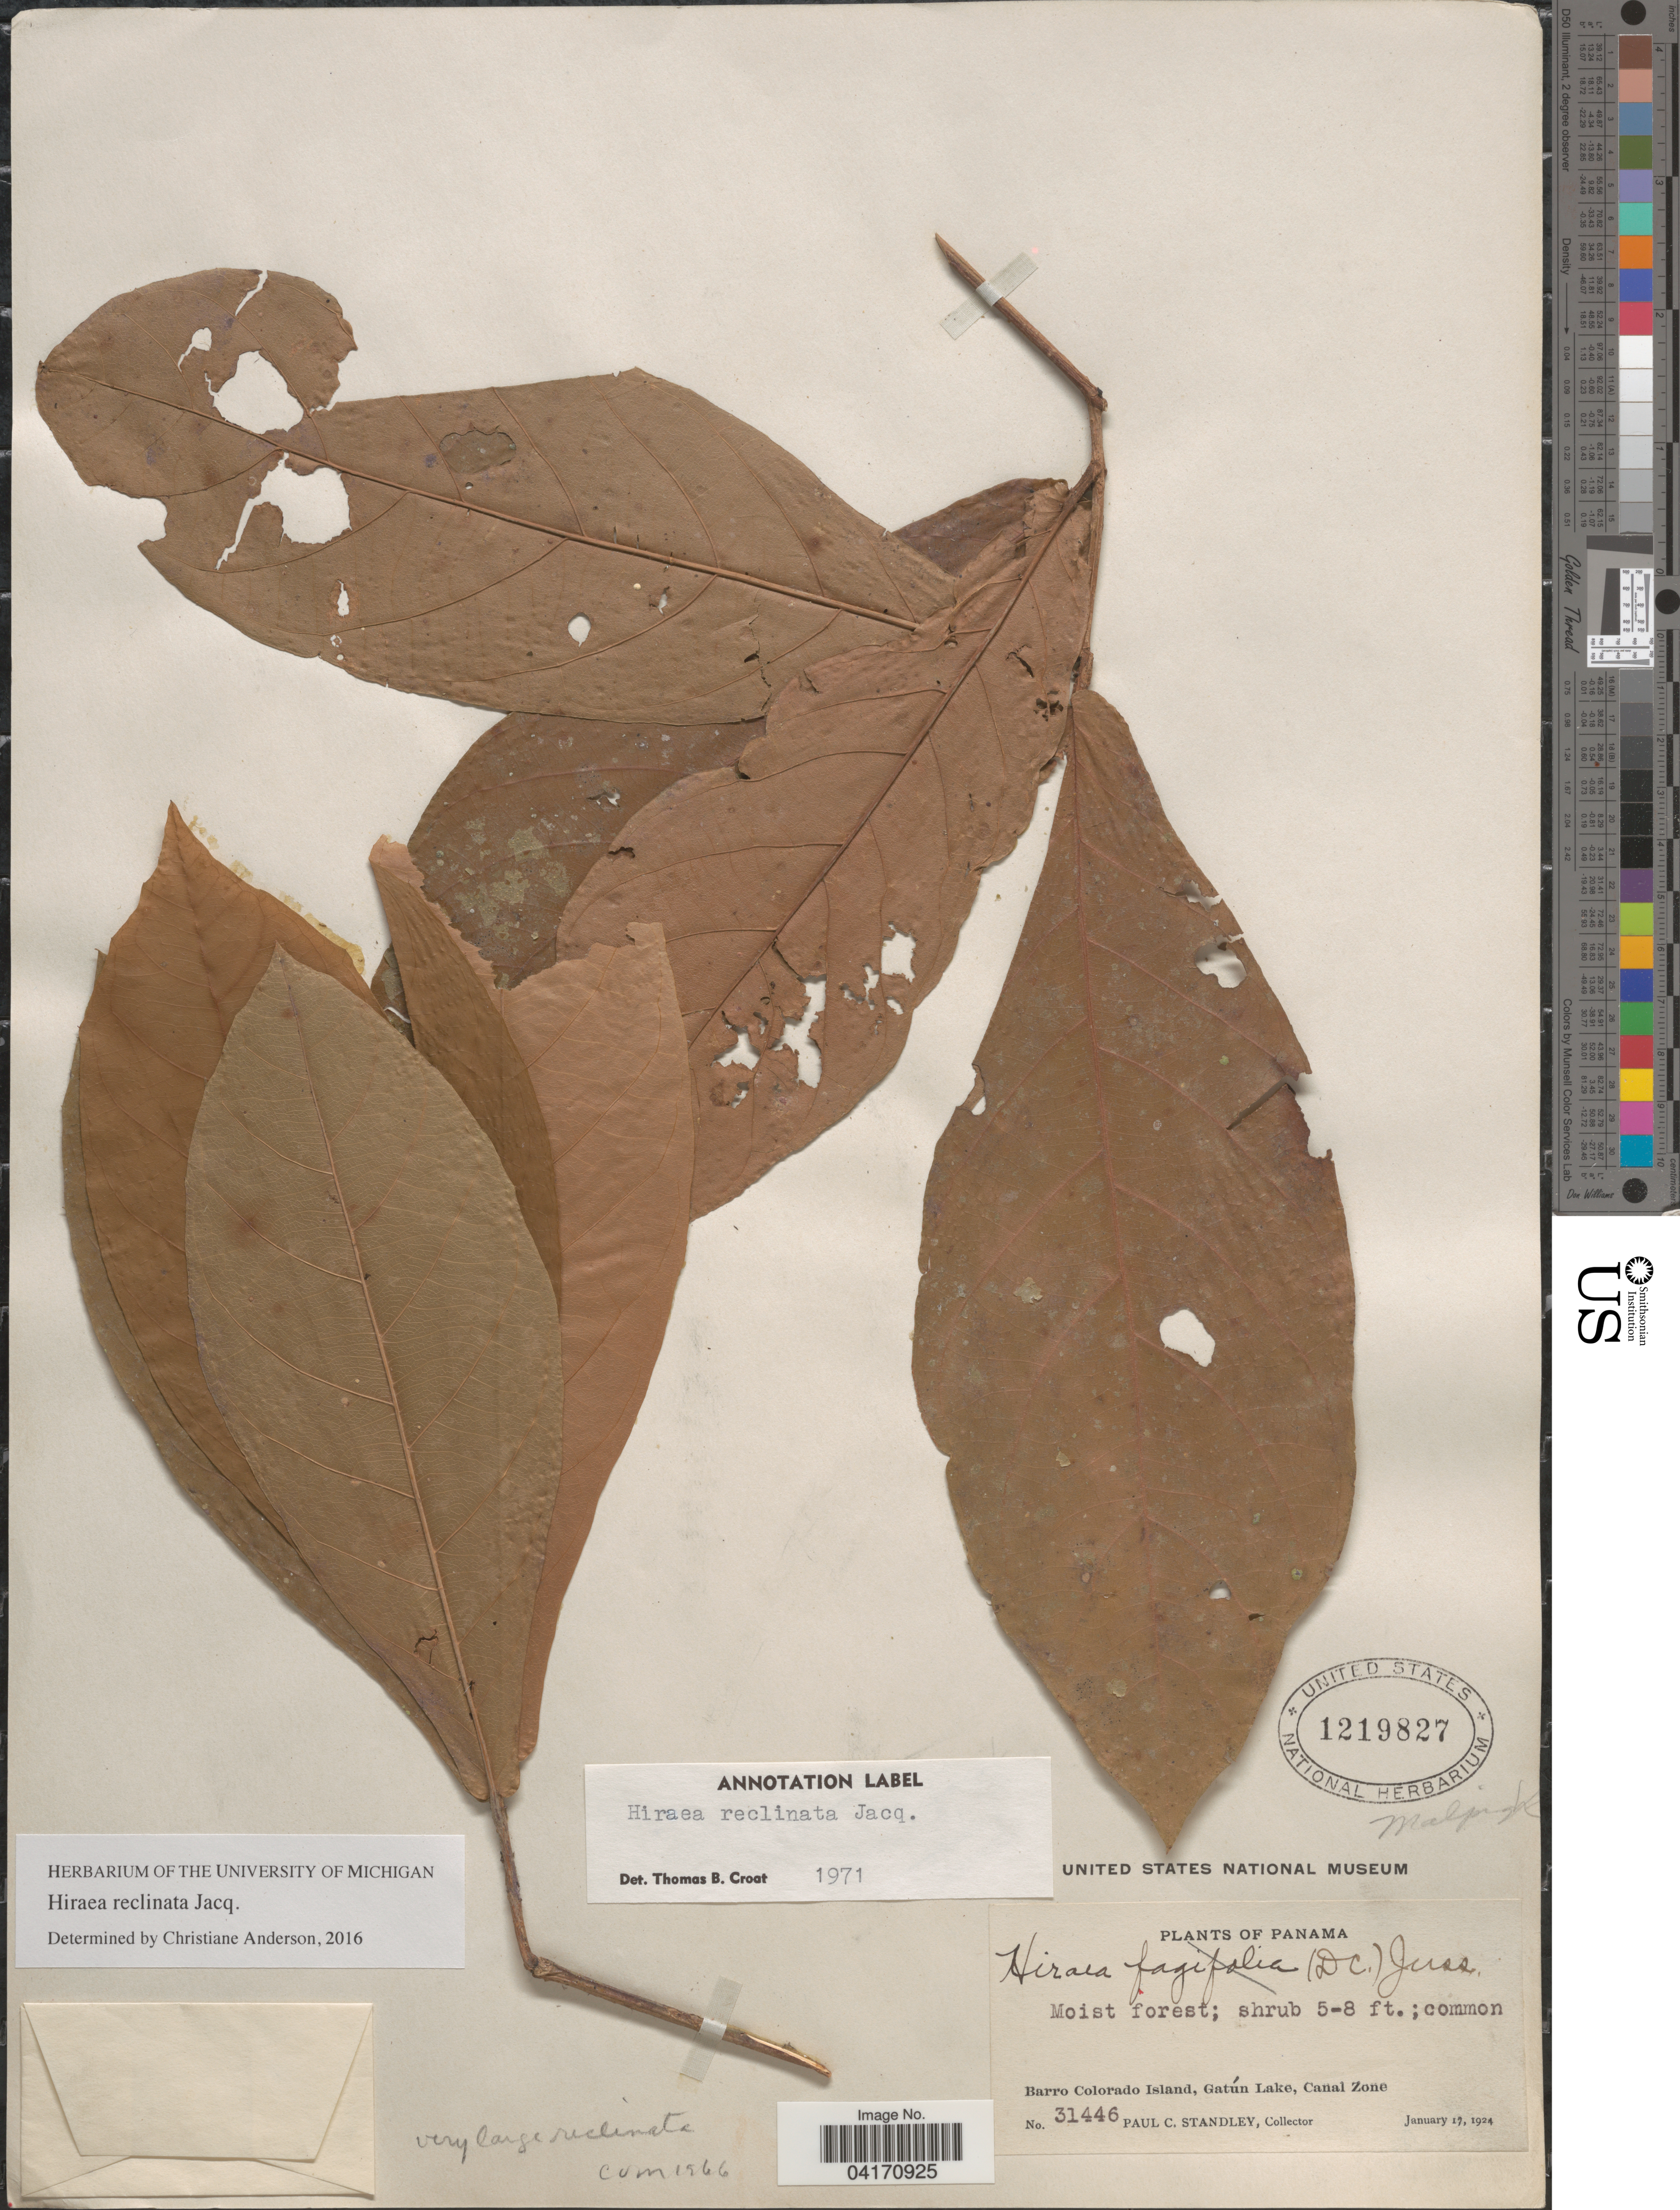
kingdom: Plantae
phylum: Tracheophyta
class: Magnoliopsida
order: Malpighiales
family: Malpighiaceae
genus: Hiraea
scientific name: Hiraea reclinata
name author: Jacq.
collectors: P. C. Standley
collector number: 31446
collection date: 1924-02-17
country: Panama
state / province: Panamá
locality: Barro Colorado Island, Gatún Lake, Canal Zone.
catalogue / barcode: US 1219827